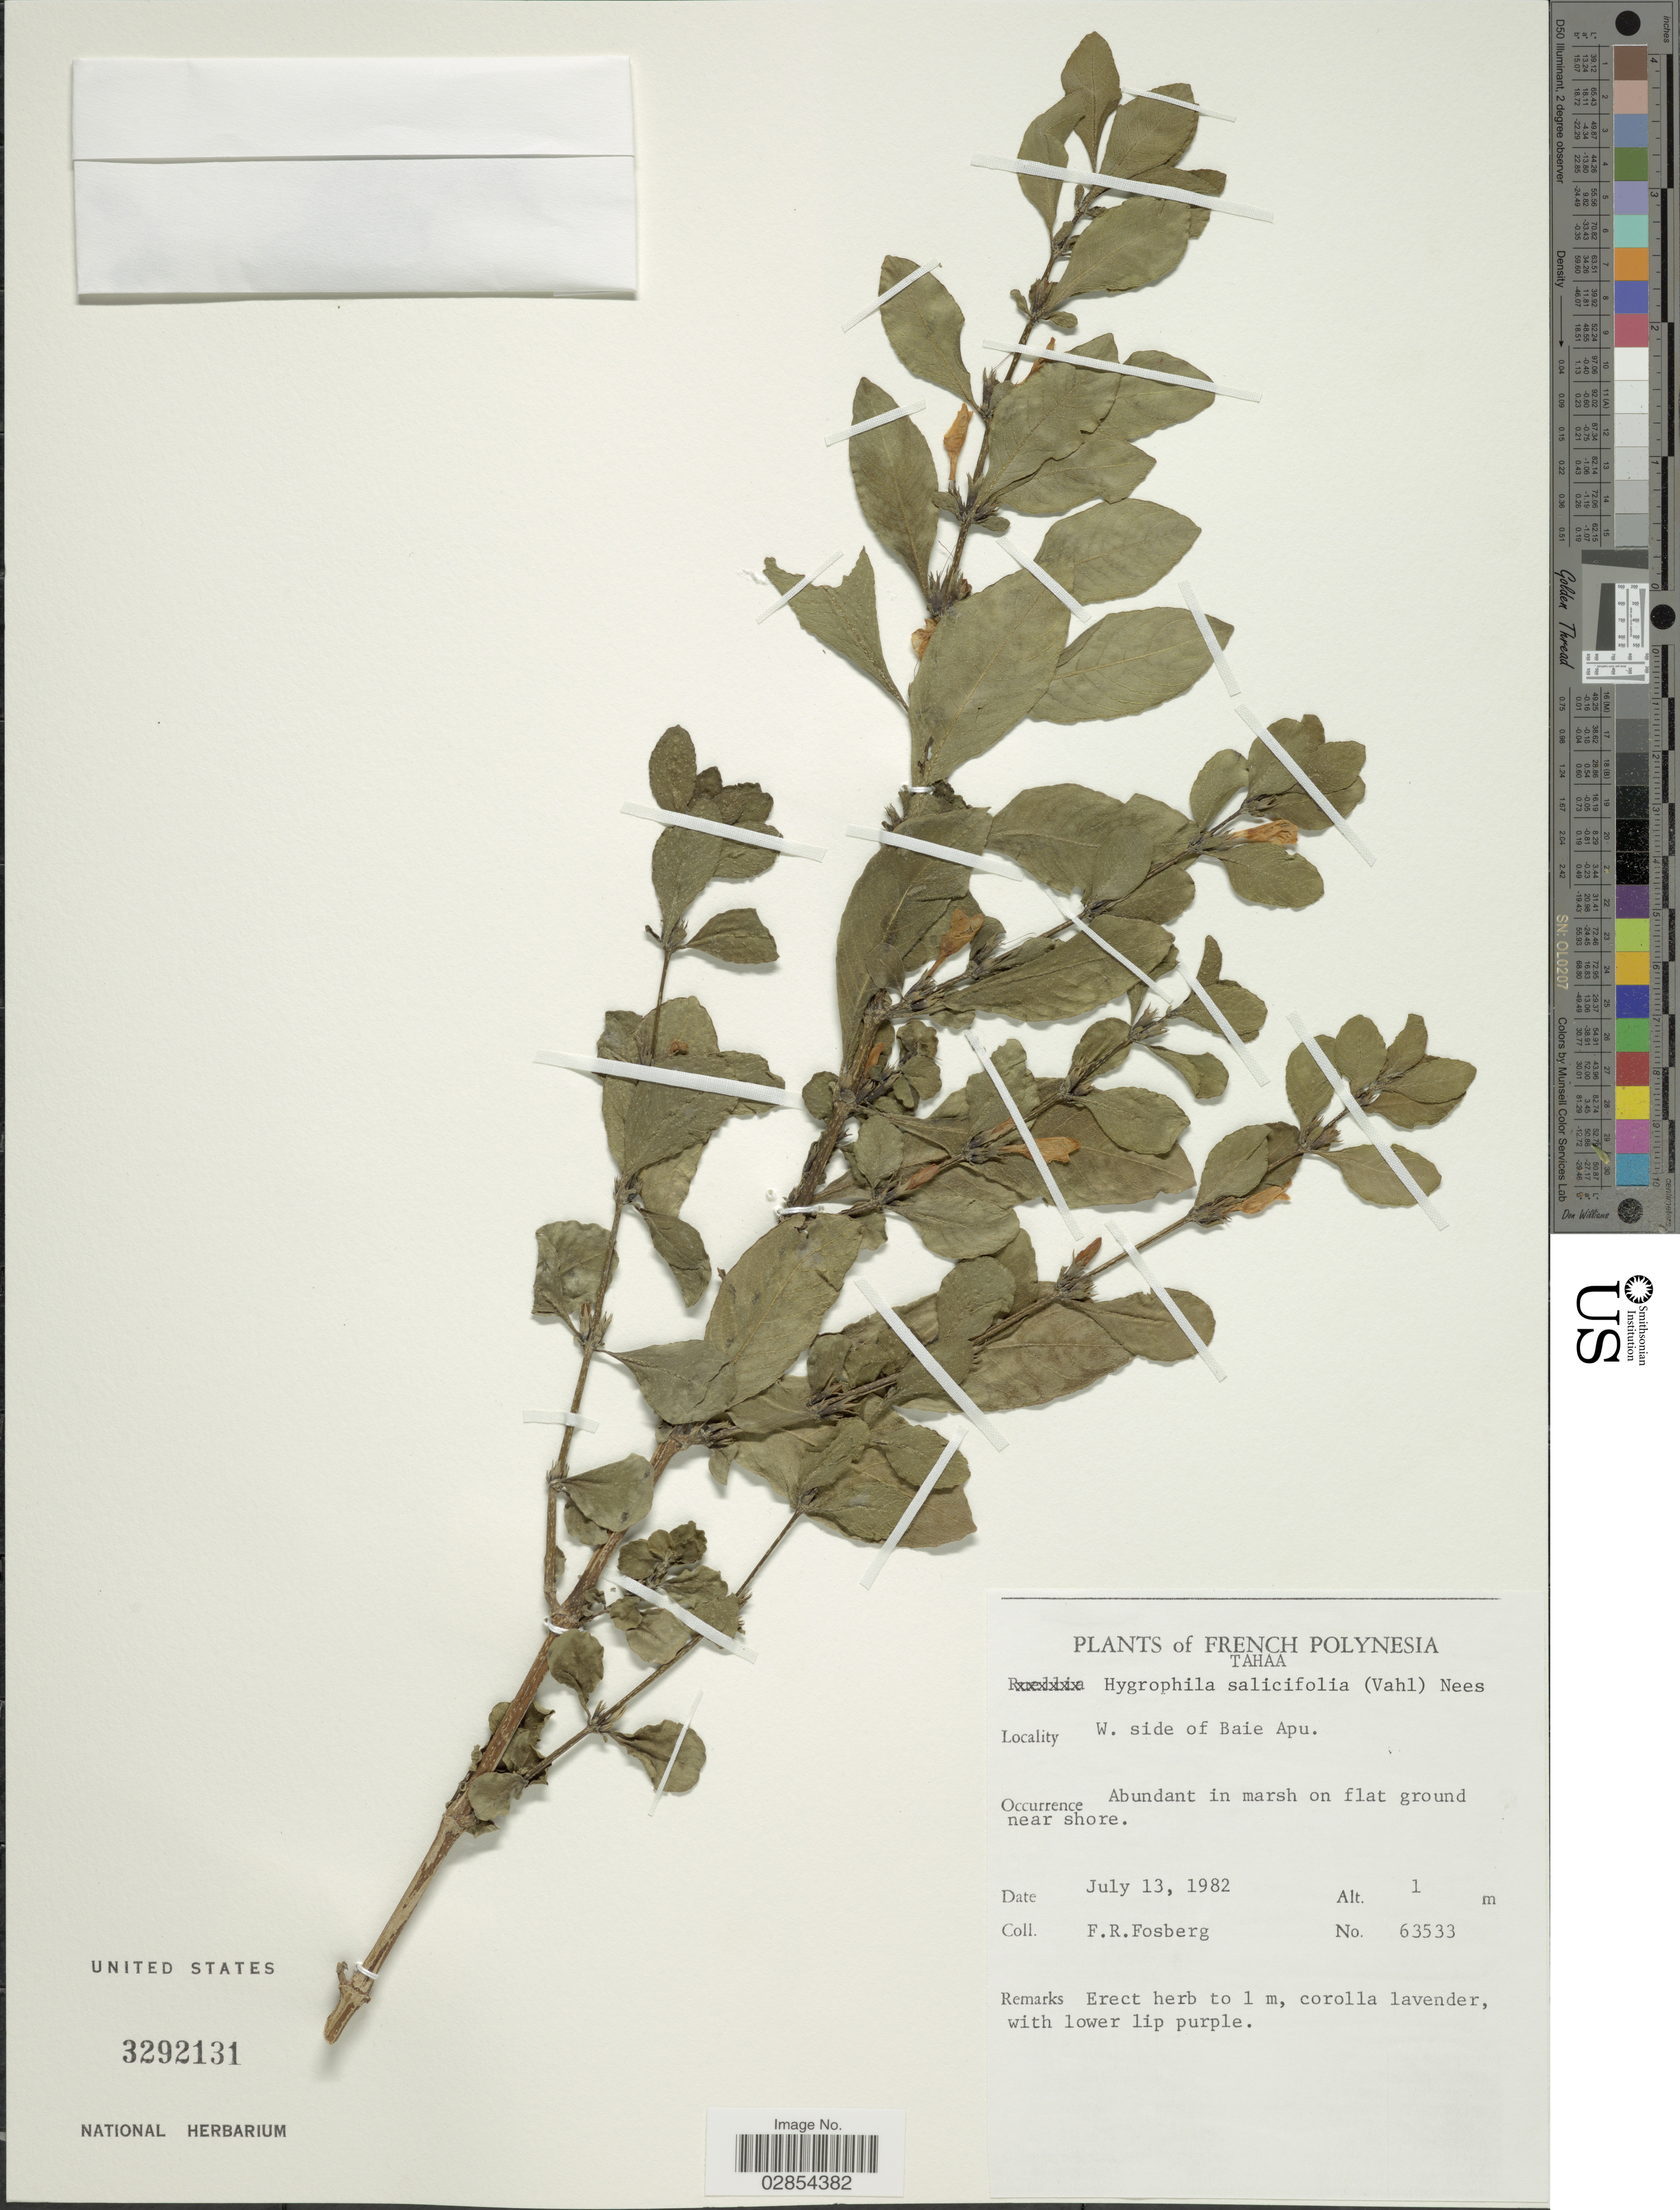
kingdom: Plantae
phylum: Tracheophyta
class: Magnoliopsida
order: Lamiales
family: Acanthaceae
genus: Hygrophila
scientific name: Hygrophila salicifolia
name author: (Vahl) Nees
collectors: F. R. Fosberg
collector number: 63533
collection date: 1982-07-13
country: French Polynesia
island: Tahaa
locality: Tahaa. W. side of Baie Apu.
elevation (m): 1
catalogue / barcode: US 3292131